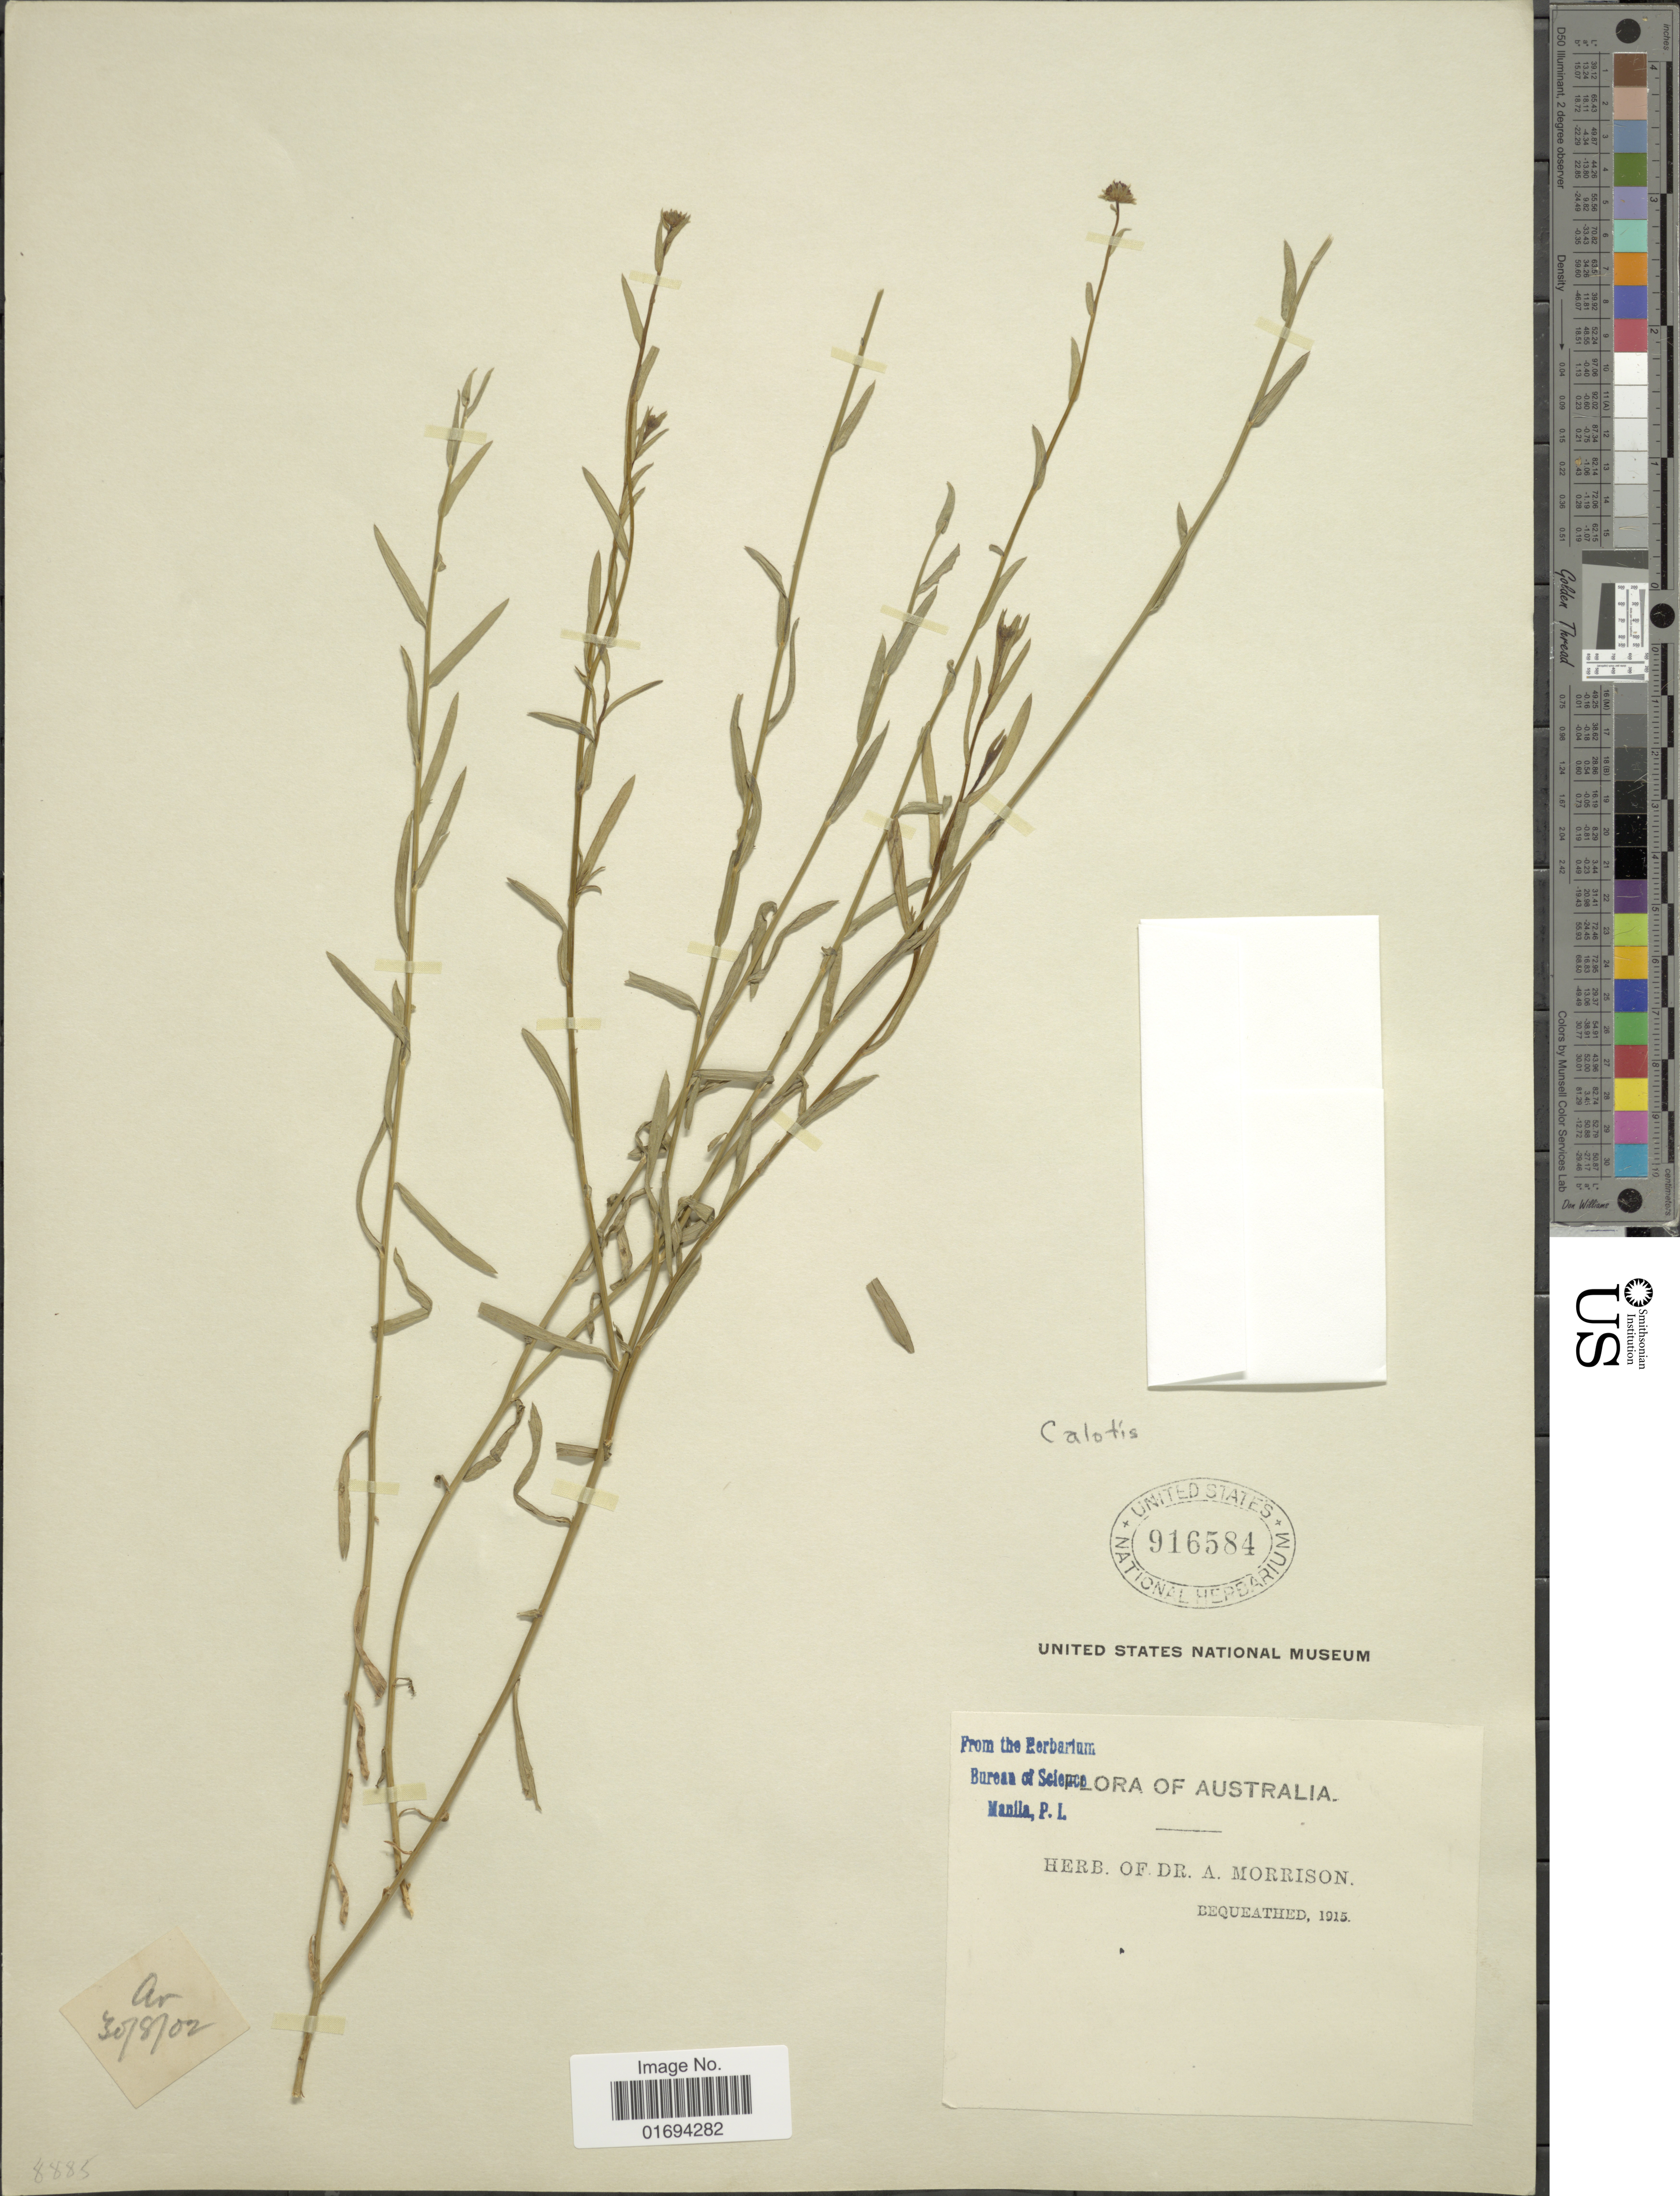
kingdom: Plantae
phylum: Tracheophyta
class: Magnoliopsida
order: Asterales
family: Asteraceae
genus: Calotis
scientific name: Calotis sp.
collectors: ex herb. Dr. A. Morrison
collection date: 1915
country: Australia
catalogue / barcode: US 916584